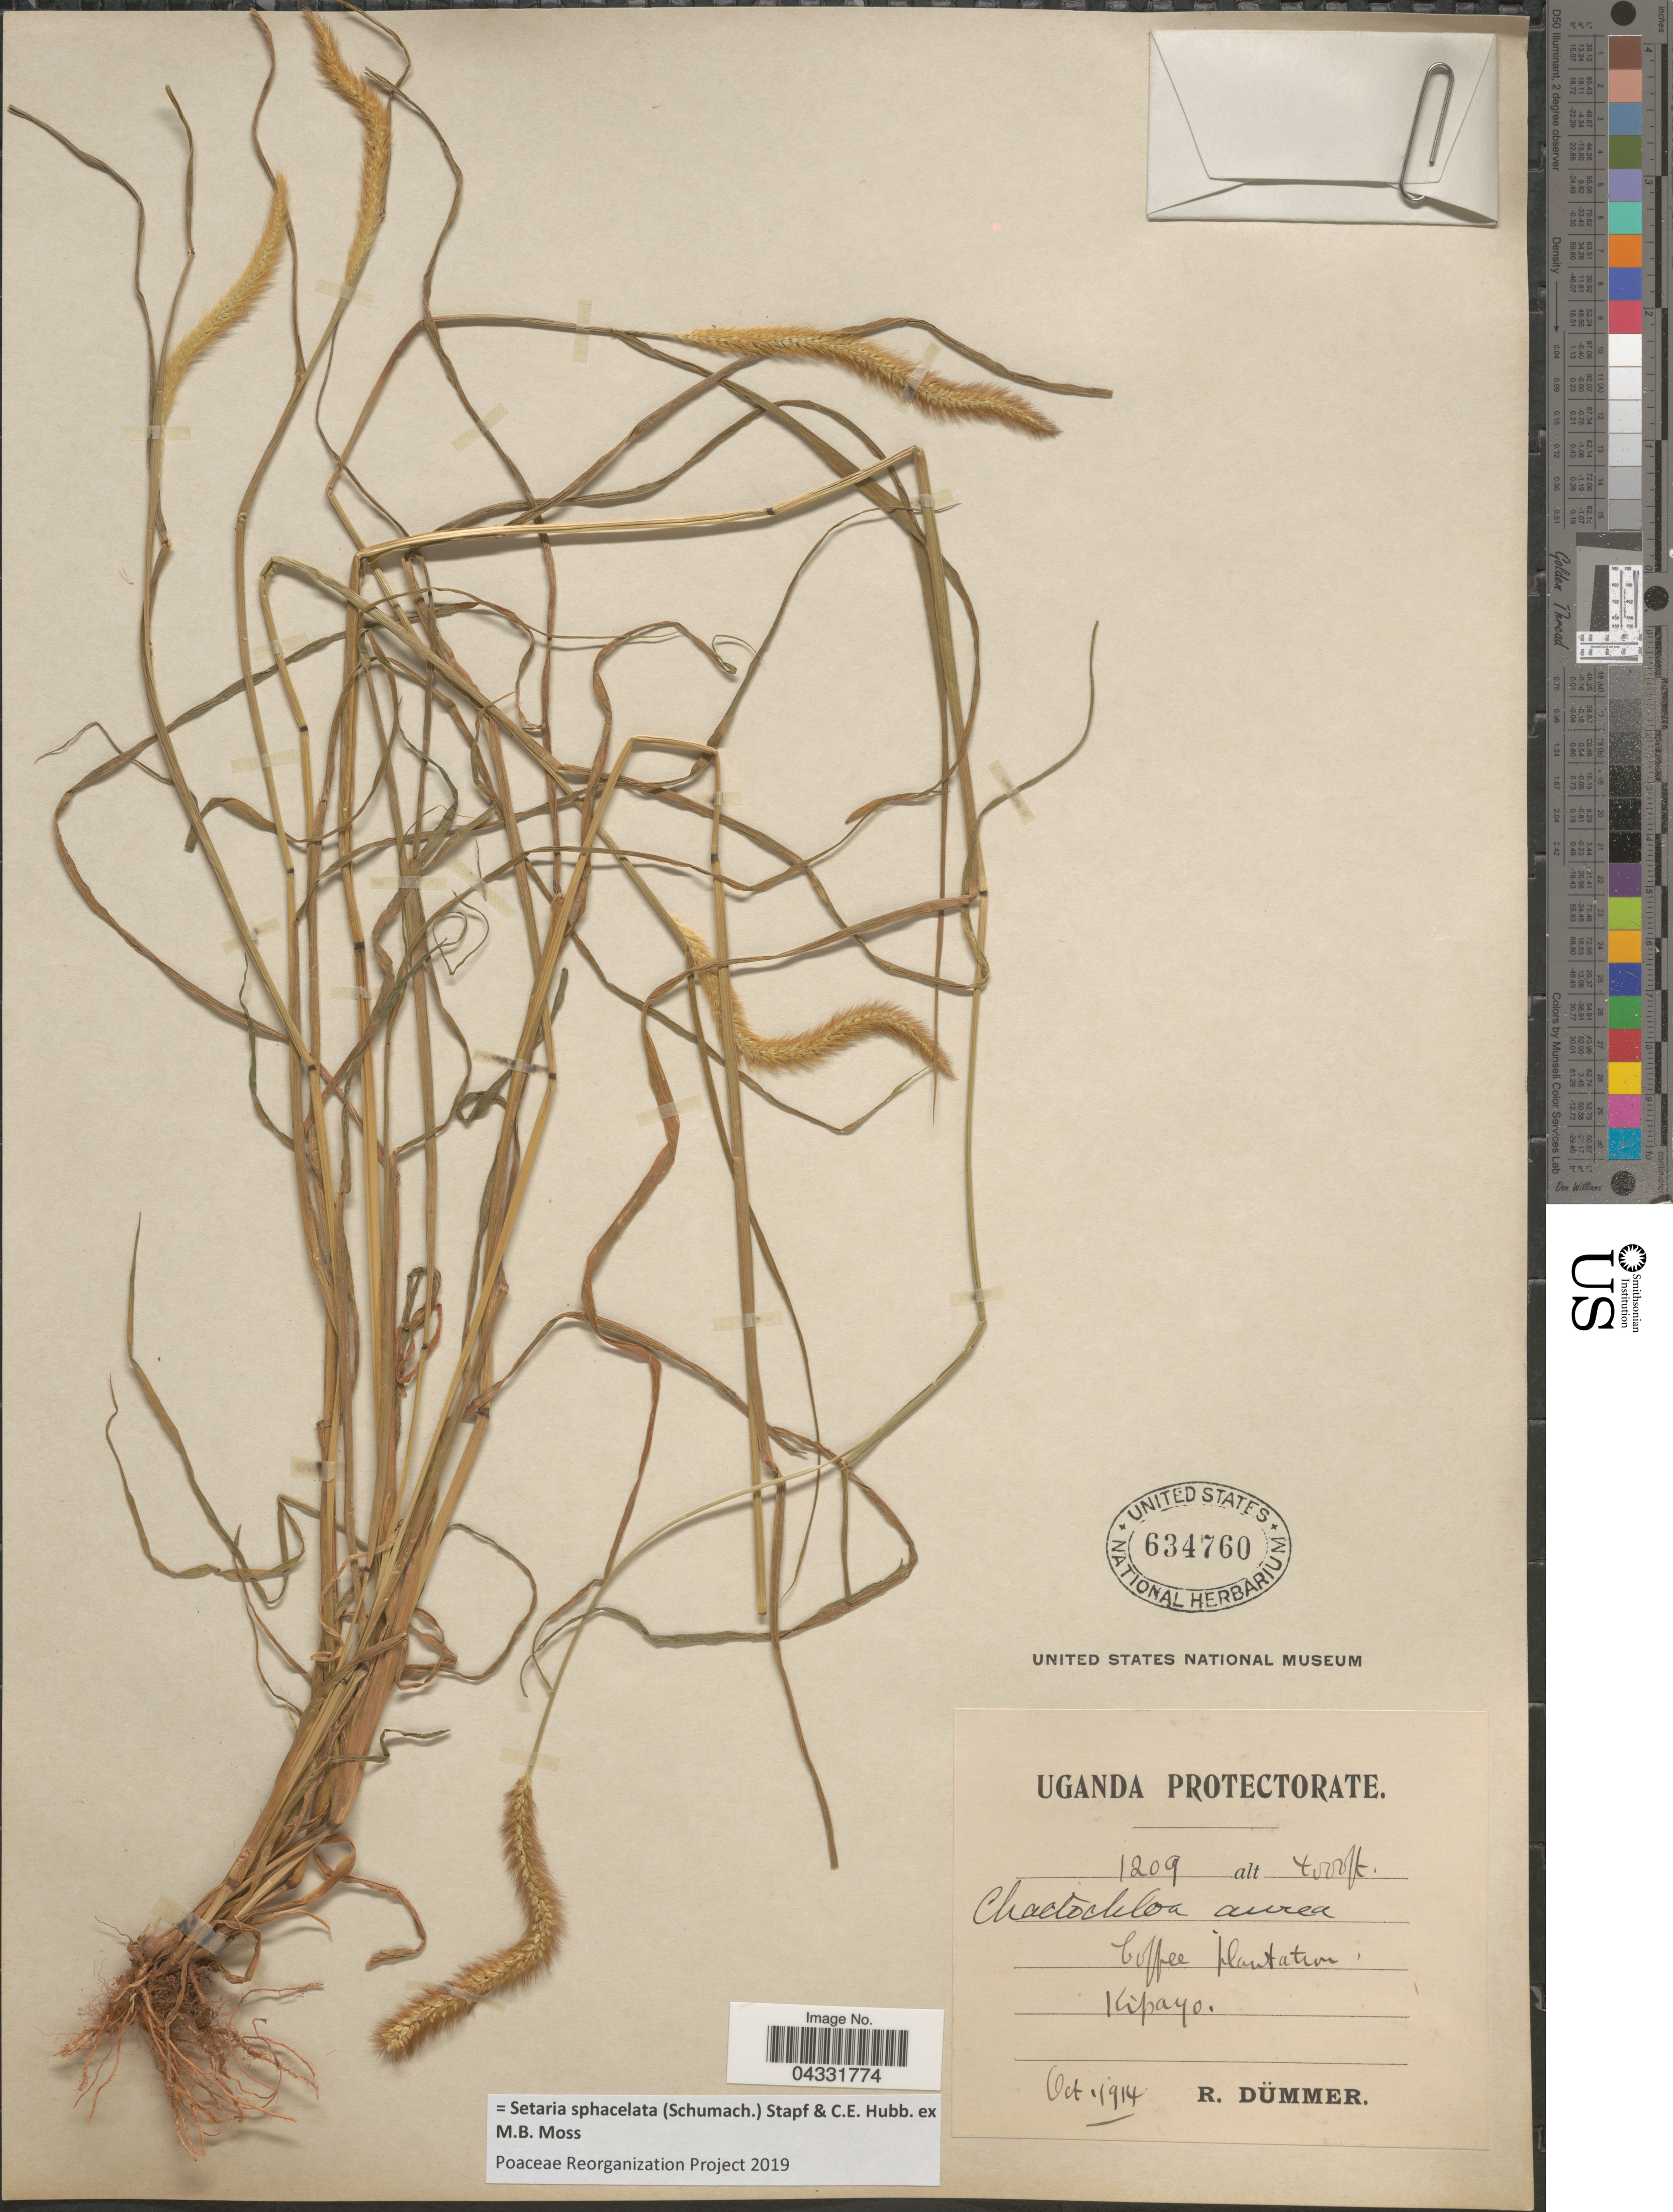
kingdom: Plantae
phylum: Tracheophyta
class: Liliopsida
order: Poales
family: Poaceae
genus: Setaria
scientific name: Setaria sphacelata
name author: (Schumach.) Stapf & Hubb. ex Moss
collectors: R. A. Dümmer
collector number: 1209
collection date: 1914-10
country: Uganda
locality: Uganda Protectorate. Coffee plantation. Kipayo.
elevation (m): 1219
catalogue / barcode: US 634760